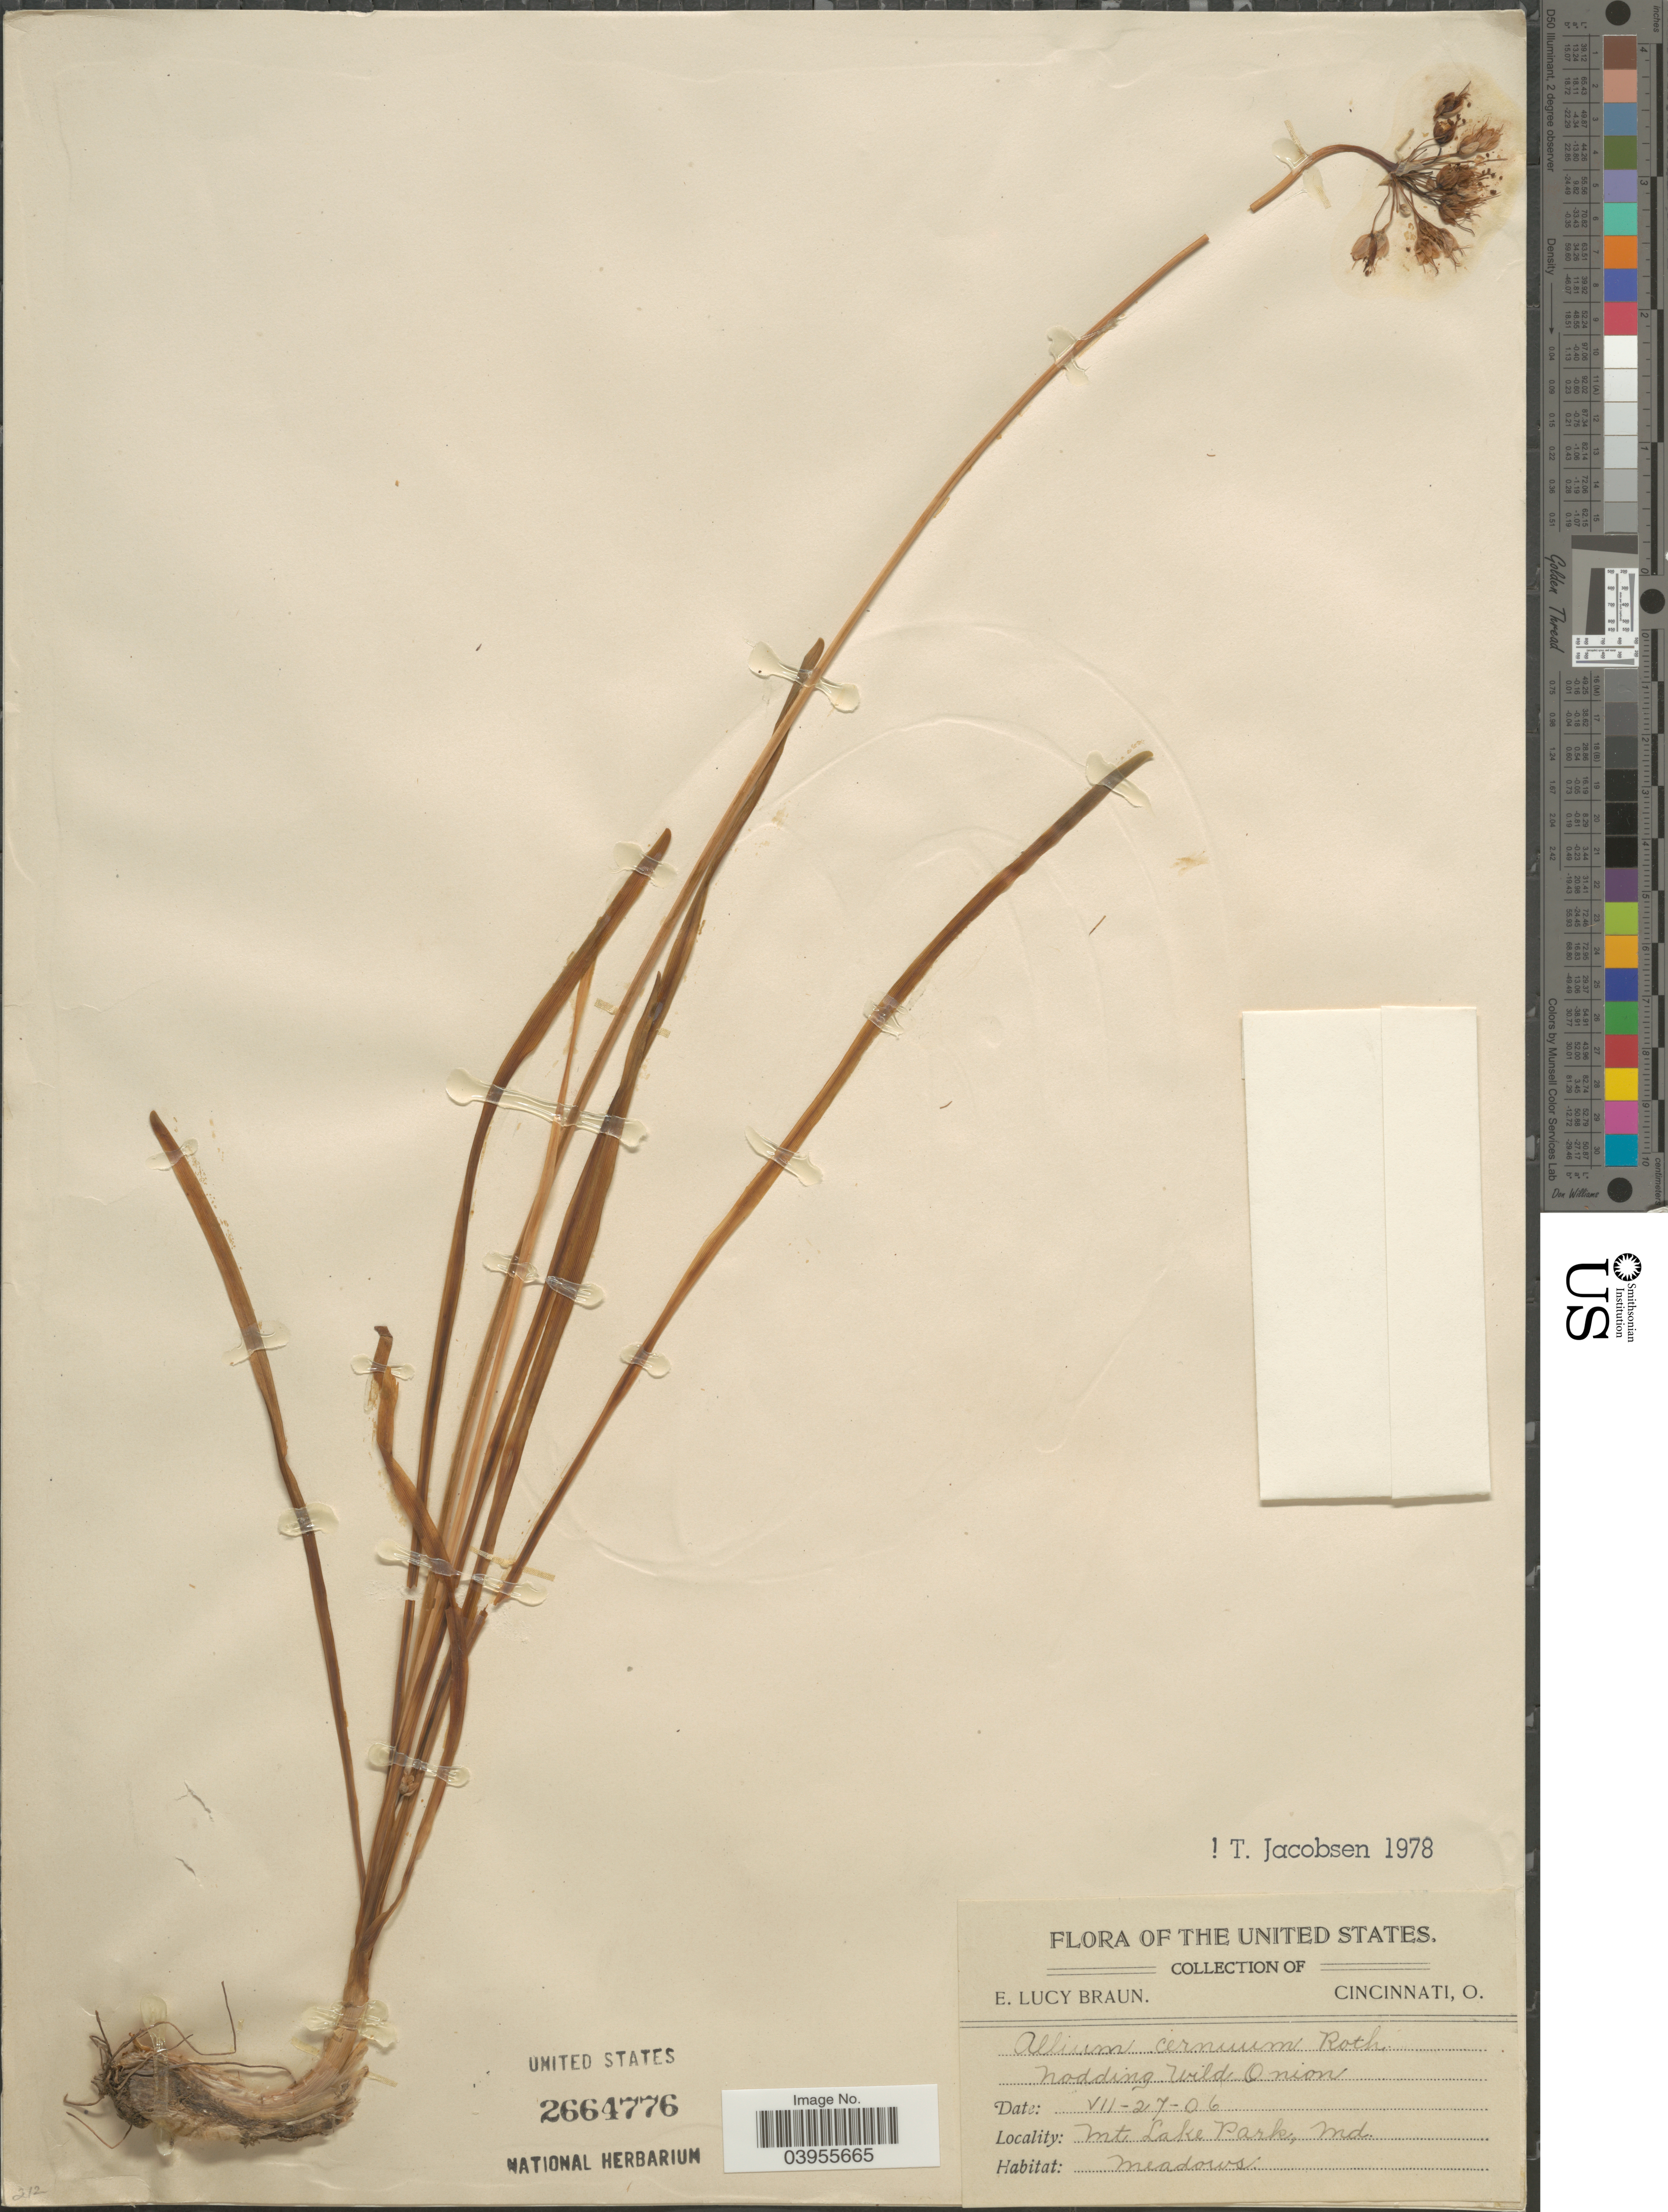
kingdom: Plantae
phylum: Tracheophyta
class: Liliopsida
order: Asparagales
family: Amaryllidaceae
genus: Allium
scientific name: Allium cernuum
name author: Roth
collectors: E. L. Braun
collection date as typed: Transcribed d/m/y: 27/7/6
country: United States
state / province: Maryland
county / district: Garrett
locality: Mt Lake Park.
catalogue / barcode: US 2664776